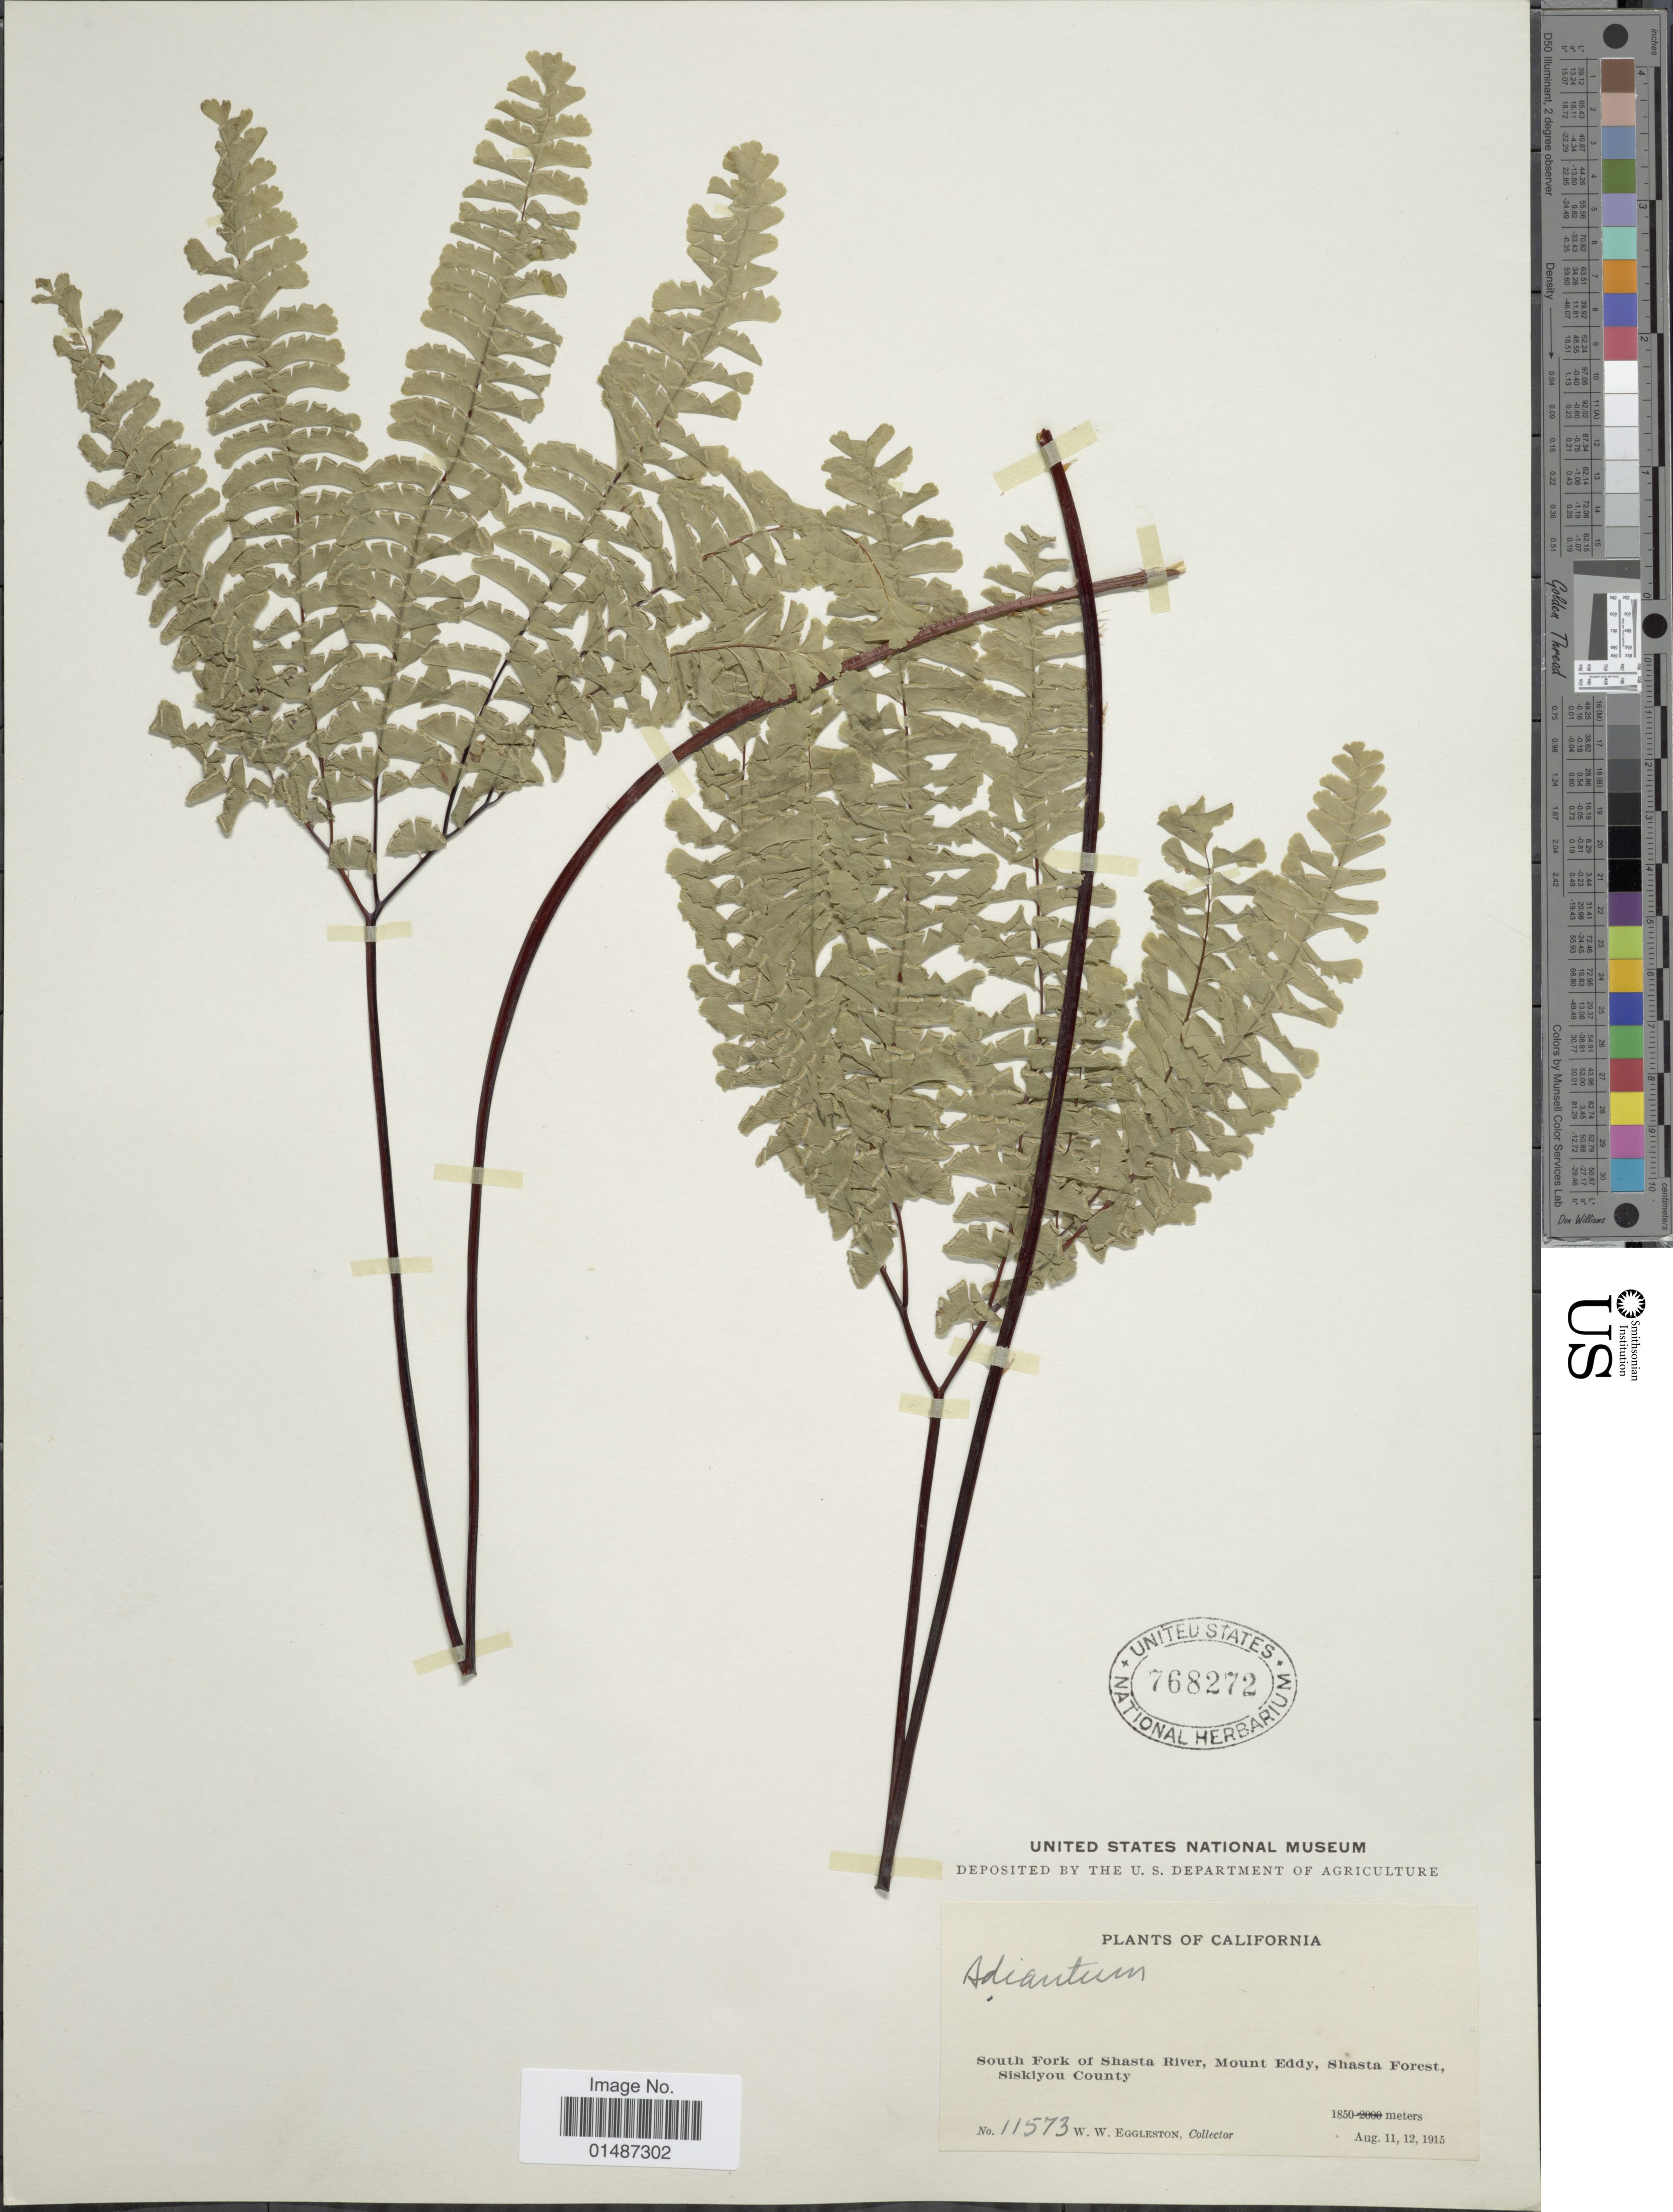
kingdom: Plantae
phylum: Tracheophyta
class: Polypodiopsida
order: Polypodiales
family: Pteridaceae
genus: Adiantum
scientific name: Adiantum pedatum subsp. aleuticum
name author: (Rupr.) Calder & Roy L. Taylor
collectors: W. W. Eggleston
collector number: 11573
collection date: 1915-08-11/1915-08-12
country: United States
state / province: California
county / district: Siskiyou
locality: South Fork of Shasta River, Mount Eddy, Shasta Forest, Siskiyou County.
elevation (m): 1850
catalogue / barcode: US 768272